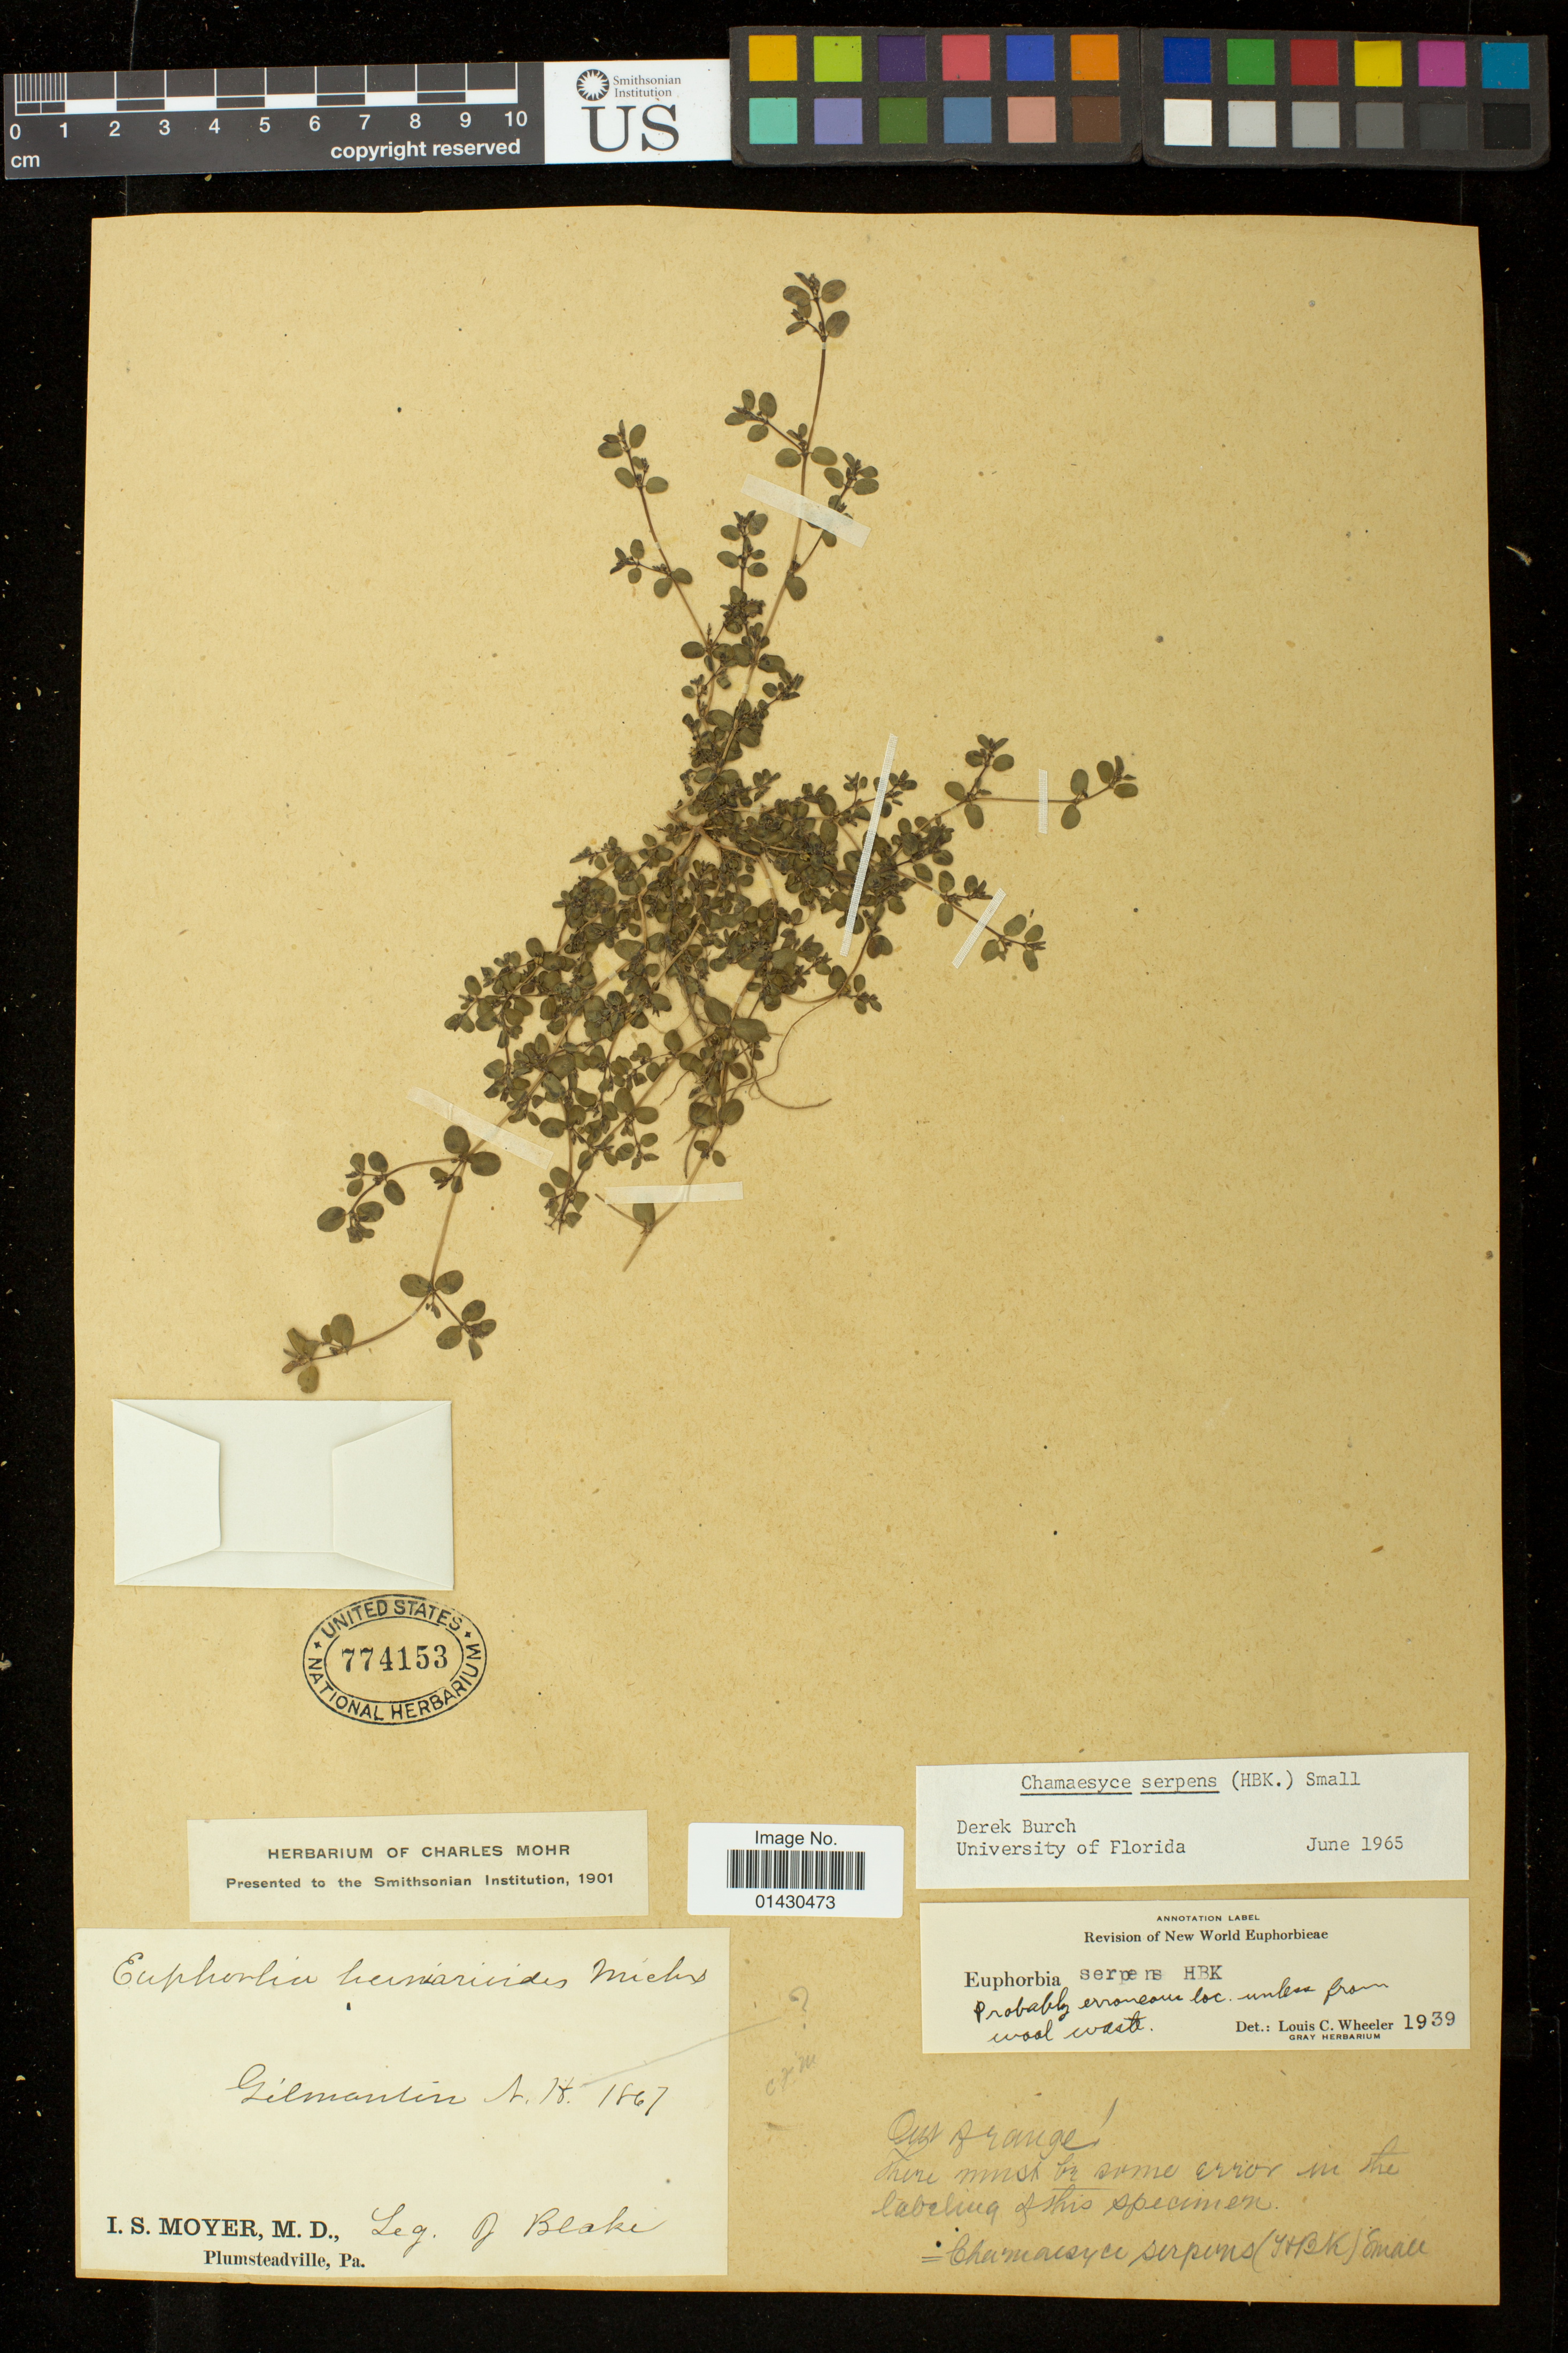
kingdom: Plantae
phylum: Tracheophyta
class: Magnoliopsida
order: Malpighiales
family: Euphorbiaceae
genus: Euphorbia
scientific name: Euphorbia serpens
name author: Kunth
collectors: I. S. Moyer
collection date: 1867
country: United States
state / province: New Hampshire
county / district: Belknap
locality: Gilmanton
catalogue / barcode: US 774153